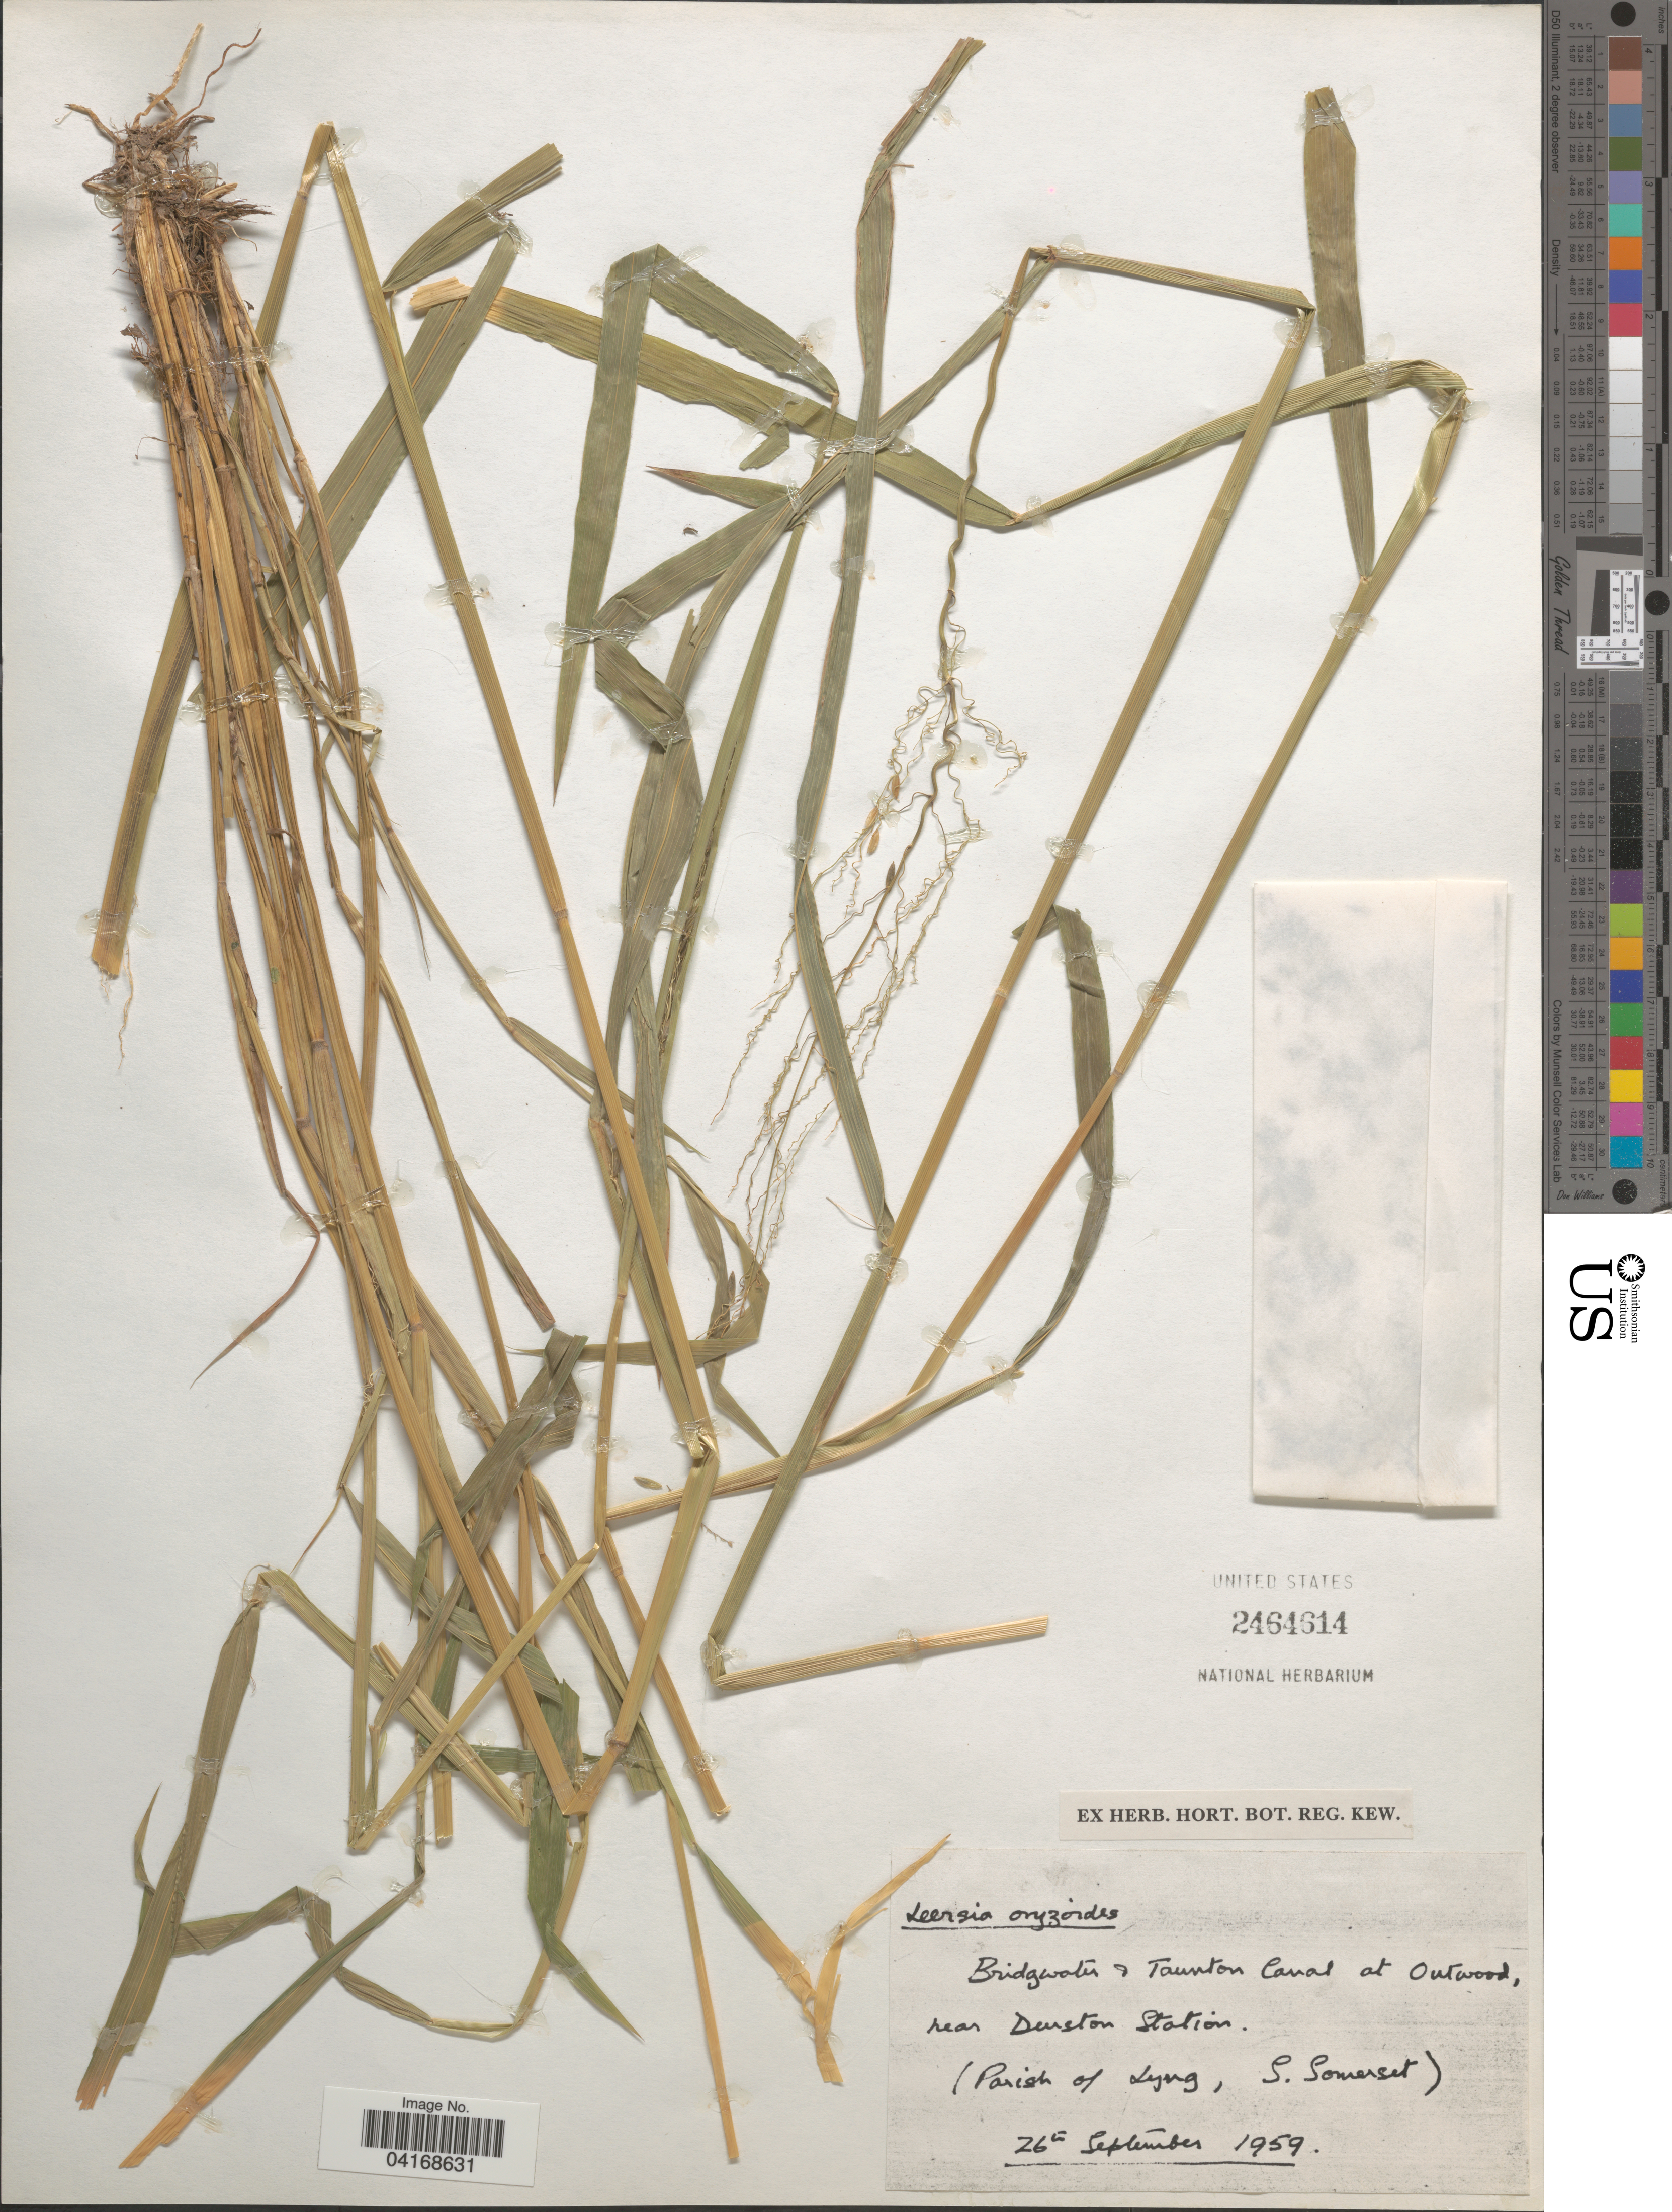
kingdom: Plantae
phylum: Tracheophyta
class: Liliopsida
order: Poales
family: Poaceae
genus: Leersia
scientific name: Leersia oryzoides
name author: (L.) Sw.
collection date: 1959-09-26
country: United Kingdom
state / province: England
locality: Bridgwater & Taunton Canal at Outwood, near Durston Station. (Parish of Lyng, S. Somerset).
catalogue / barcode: US 2464614